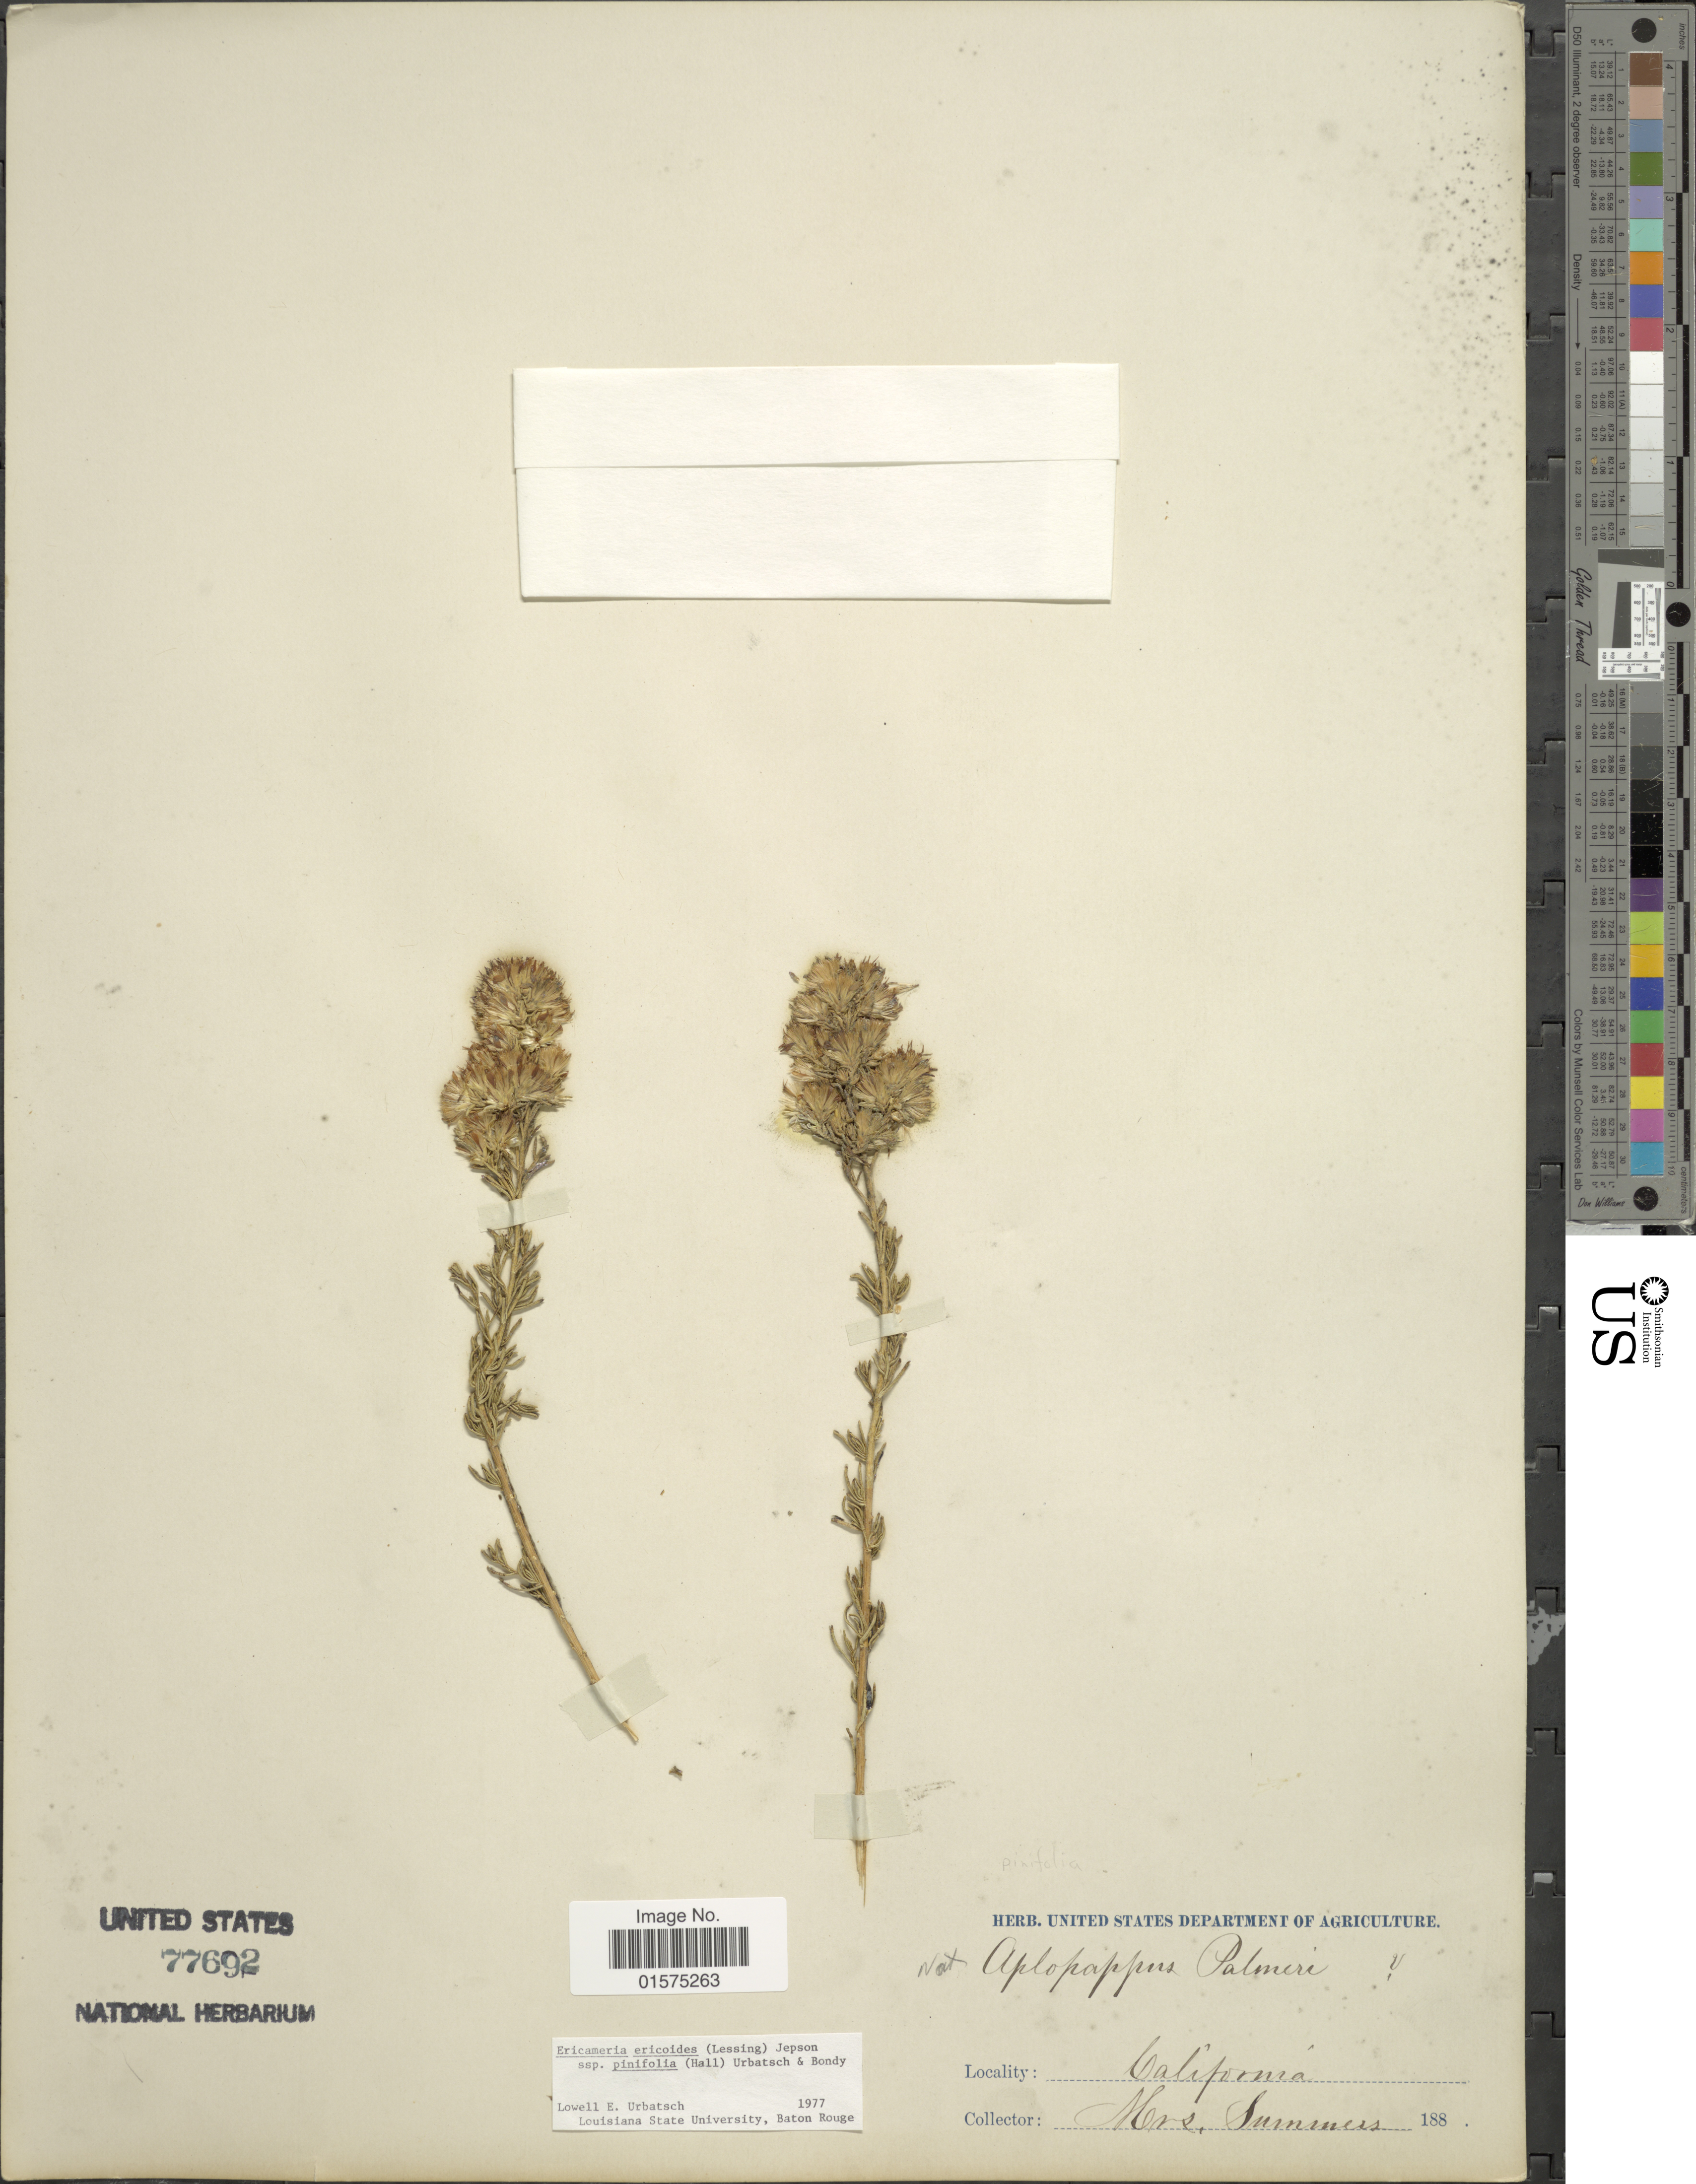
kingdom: Plantae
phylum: Tracheophyta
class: Magnoliopsida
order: Asterales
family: Asteraceae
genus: Ericameria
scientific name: Ericameria pinifolia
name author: (A. Gray) Hall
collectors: -. Summers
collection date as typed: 188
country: United States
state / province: California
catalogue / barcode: US 77692